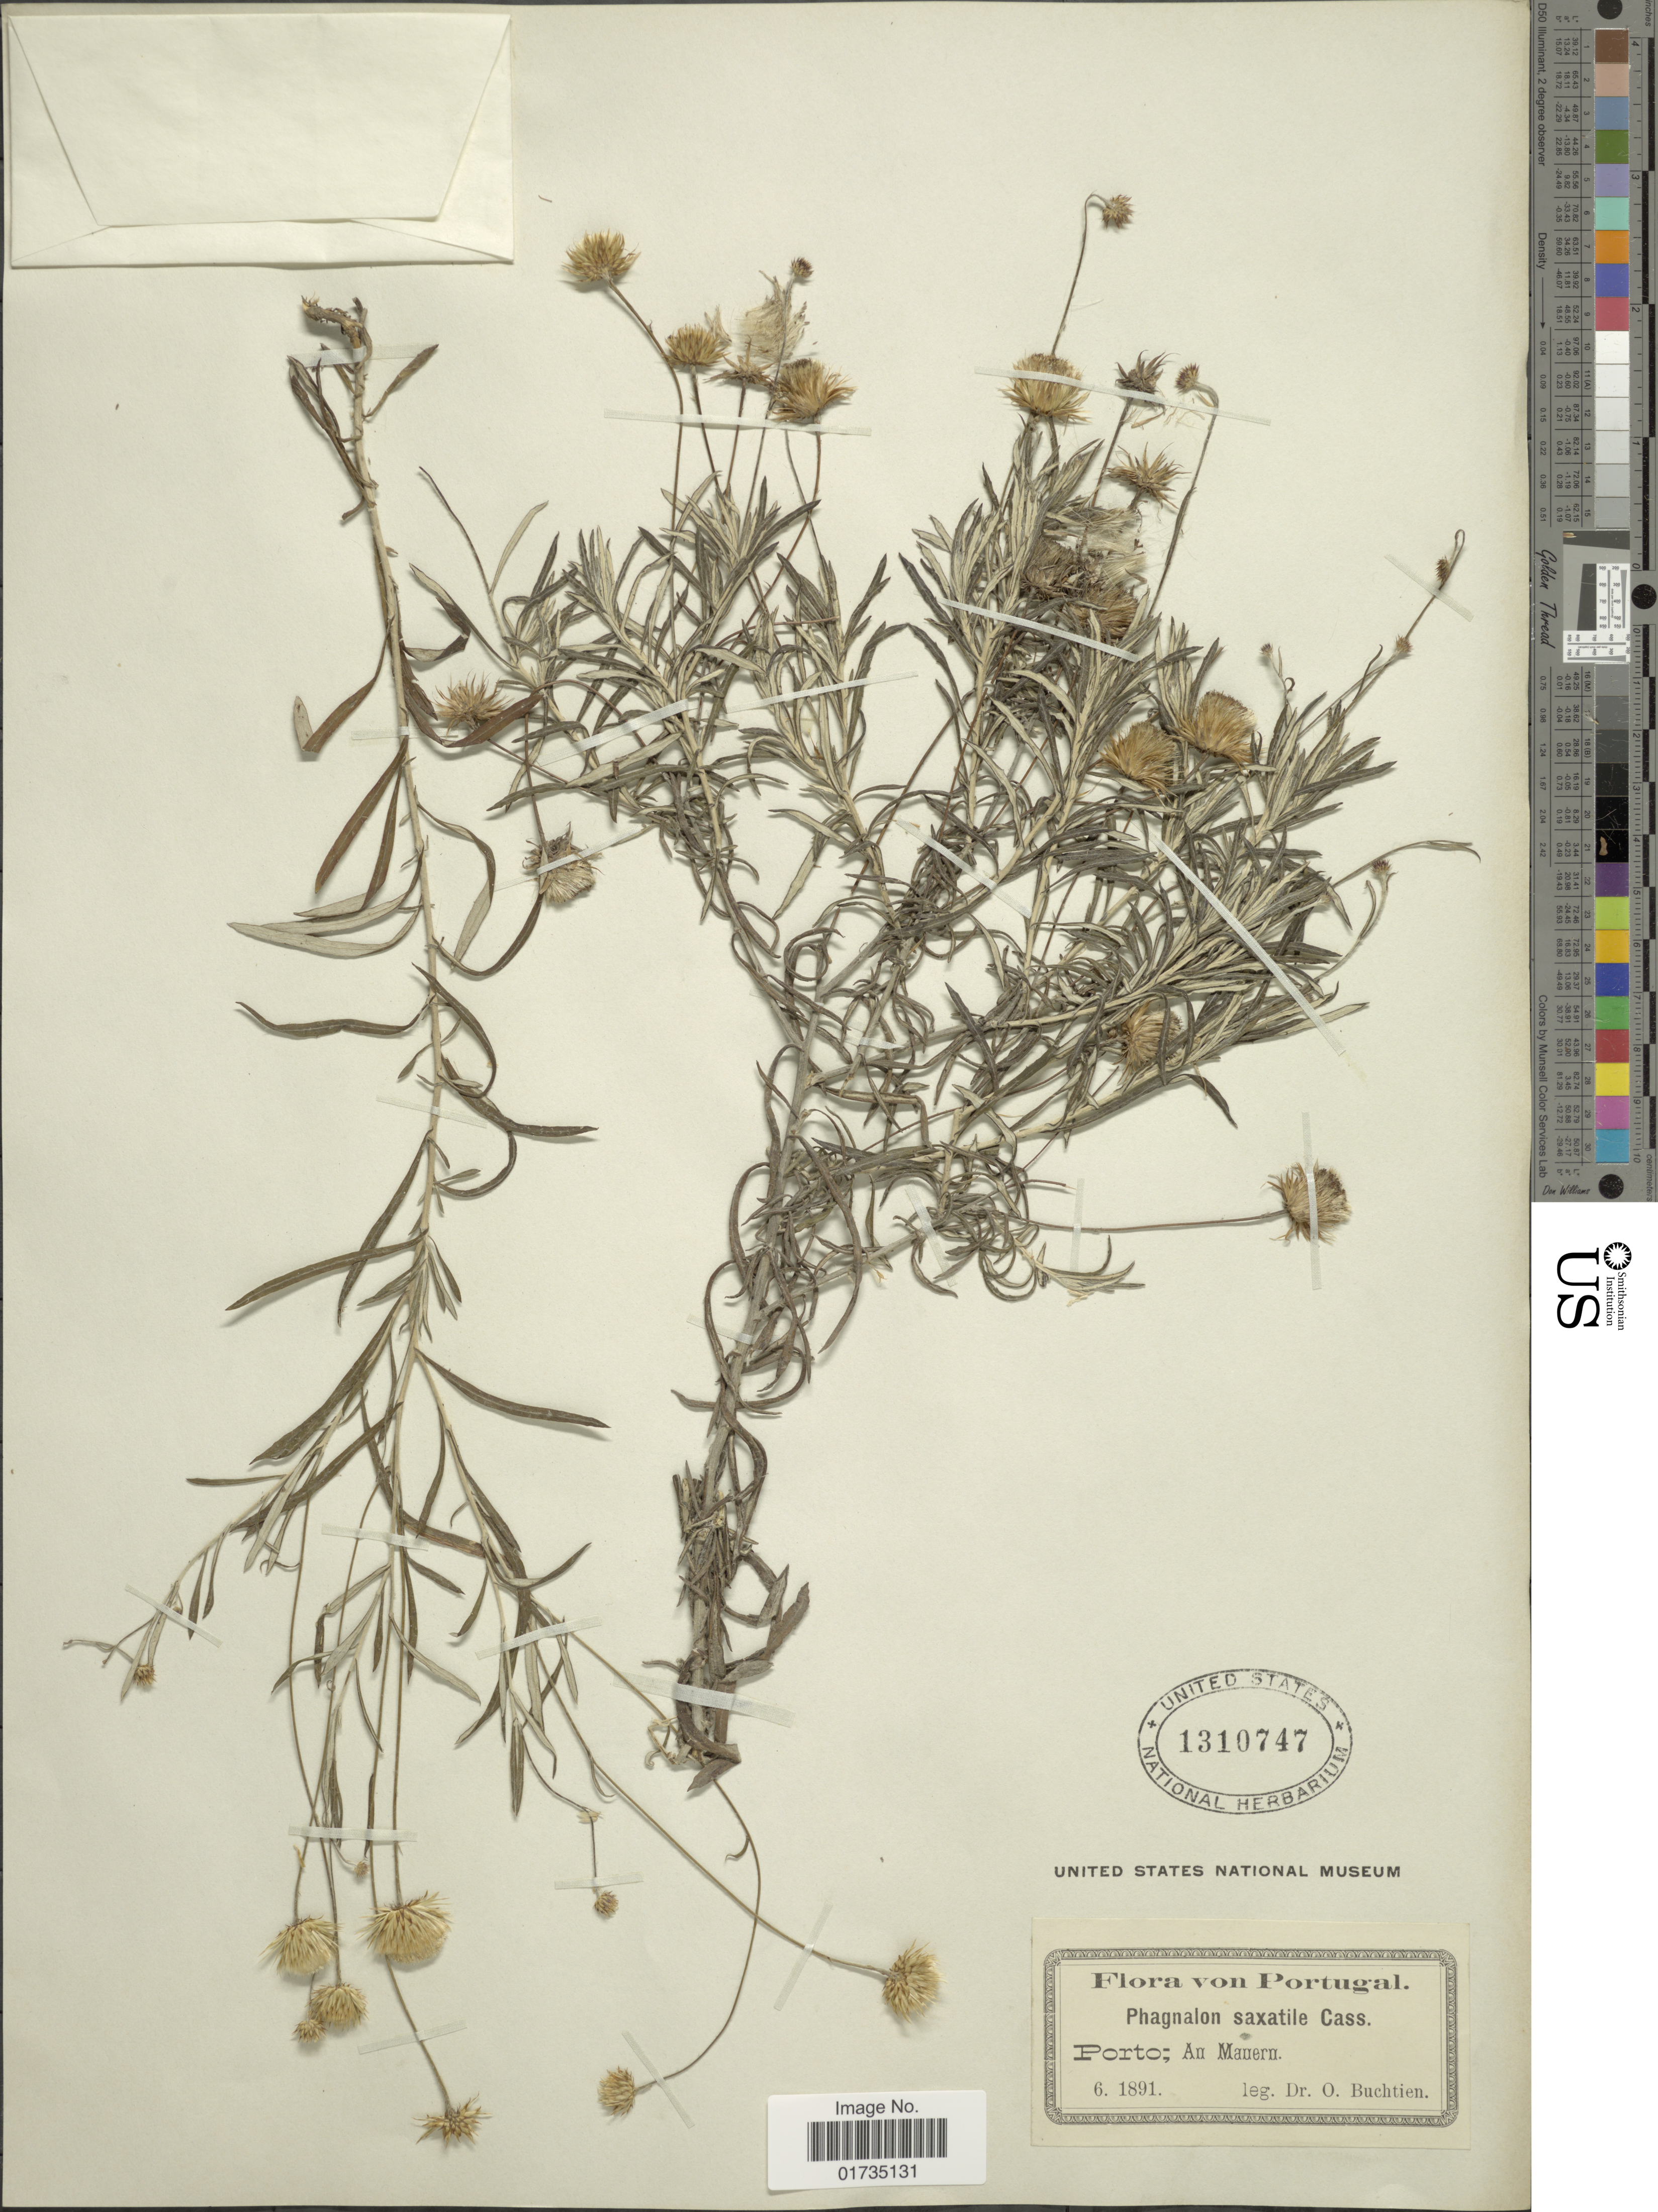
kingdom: Plantae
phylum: Tracheophyta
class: Magnoliopsida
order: Asterales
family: Asteraceae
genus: Phagnalon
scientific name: Phagnalon saxatile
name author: Cass.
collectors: O. Buchtien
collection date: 1891-06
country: Portugal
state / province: Porto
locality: Portugal. Porto; An Manera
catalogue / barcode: US 1310747